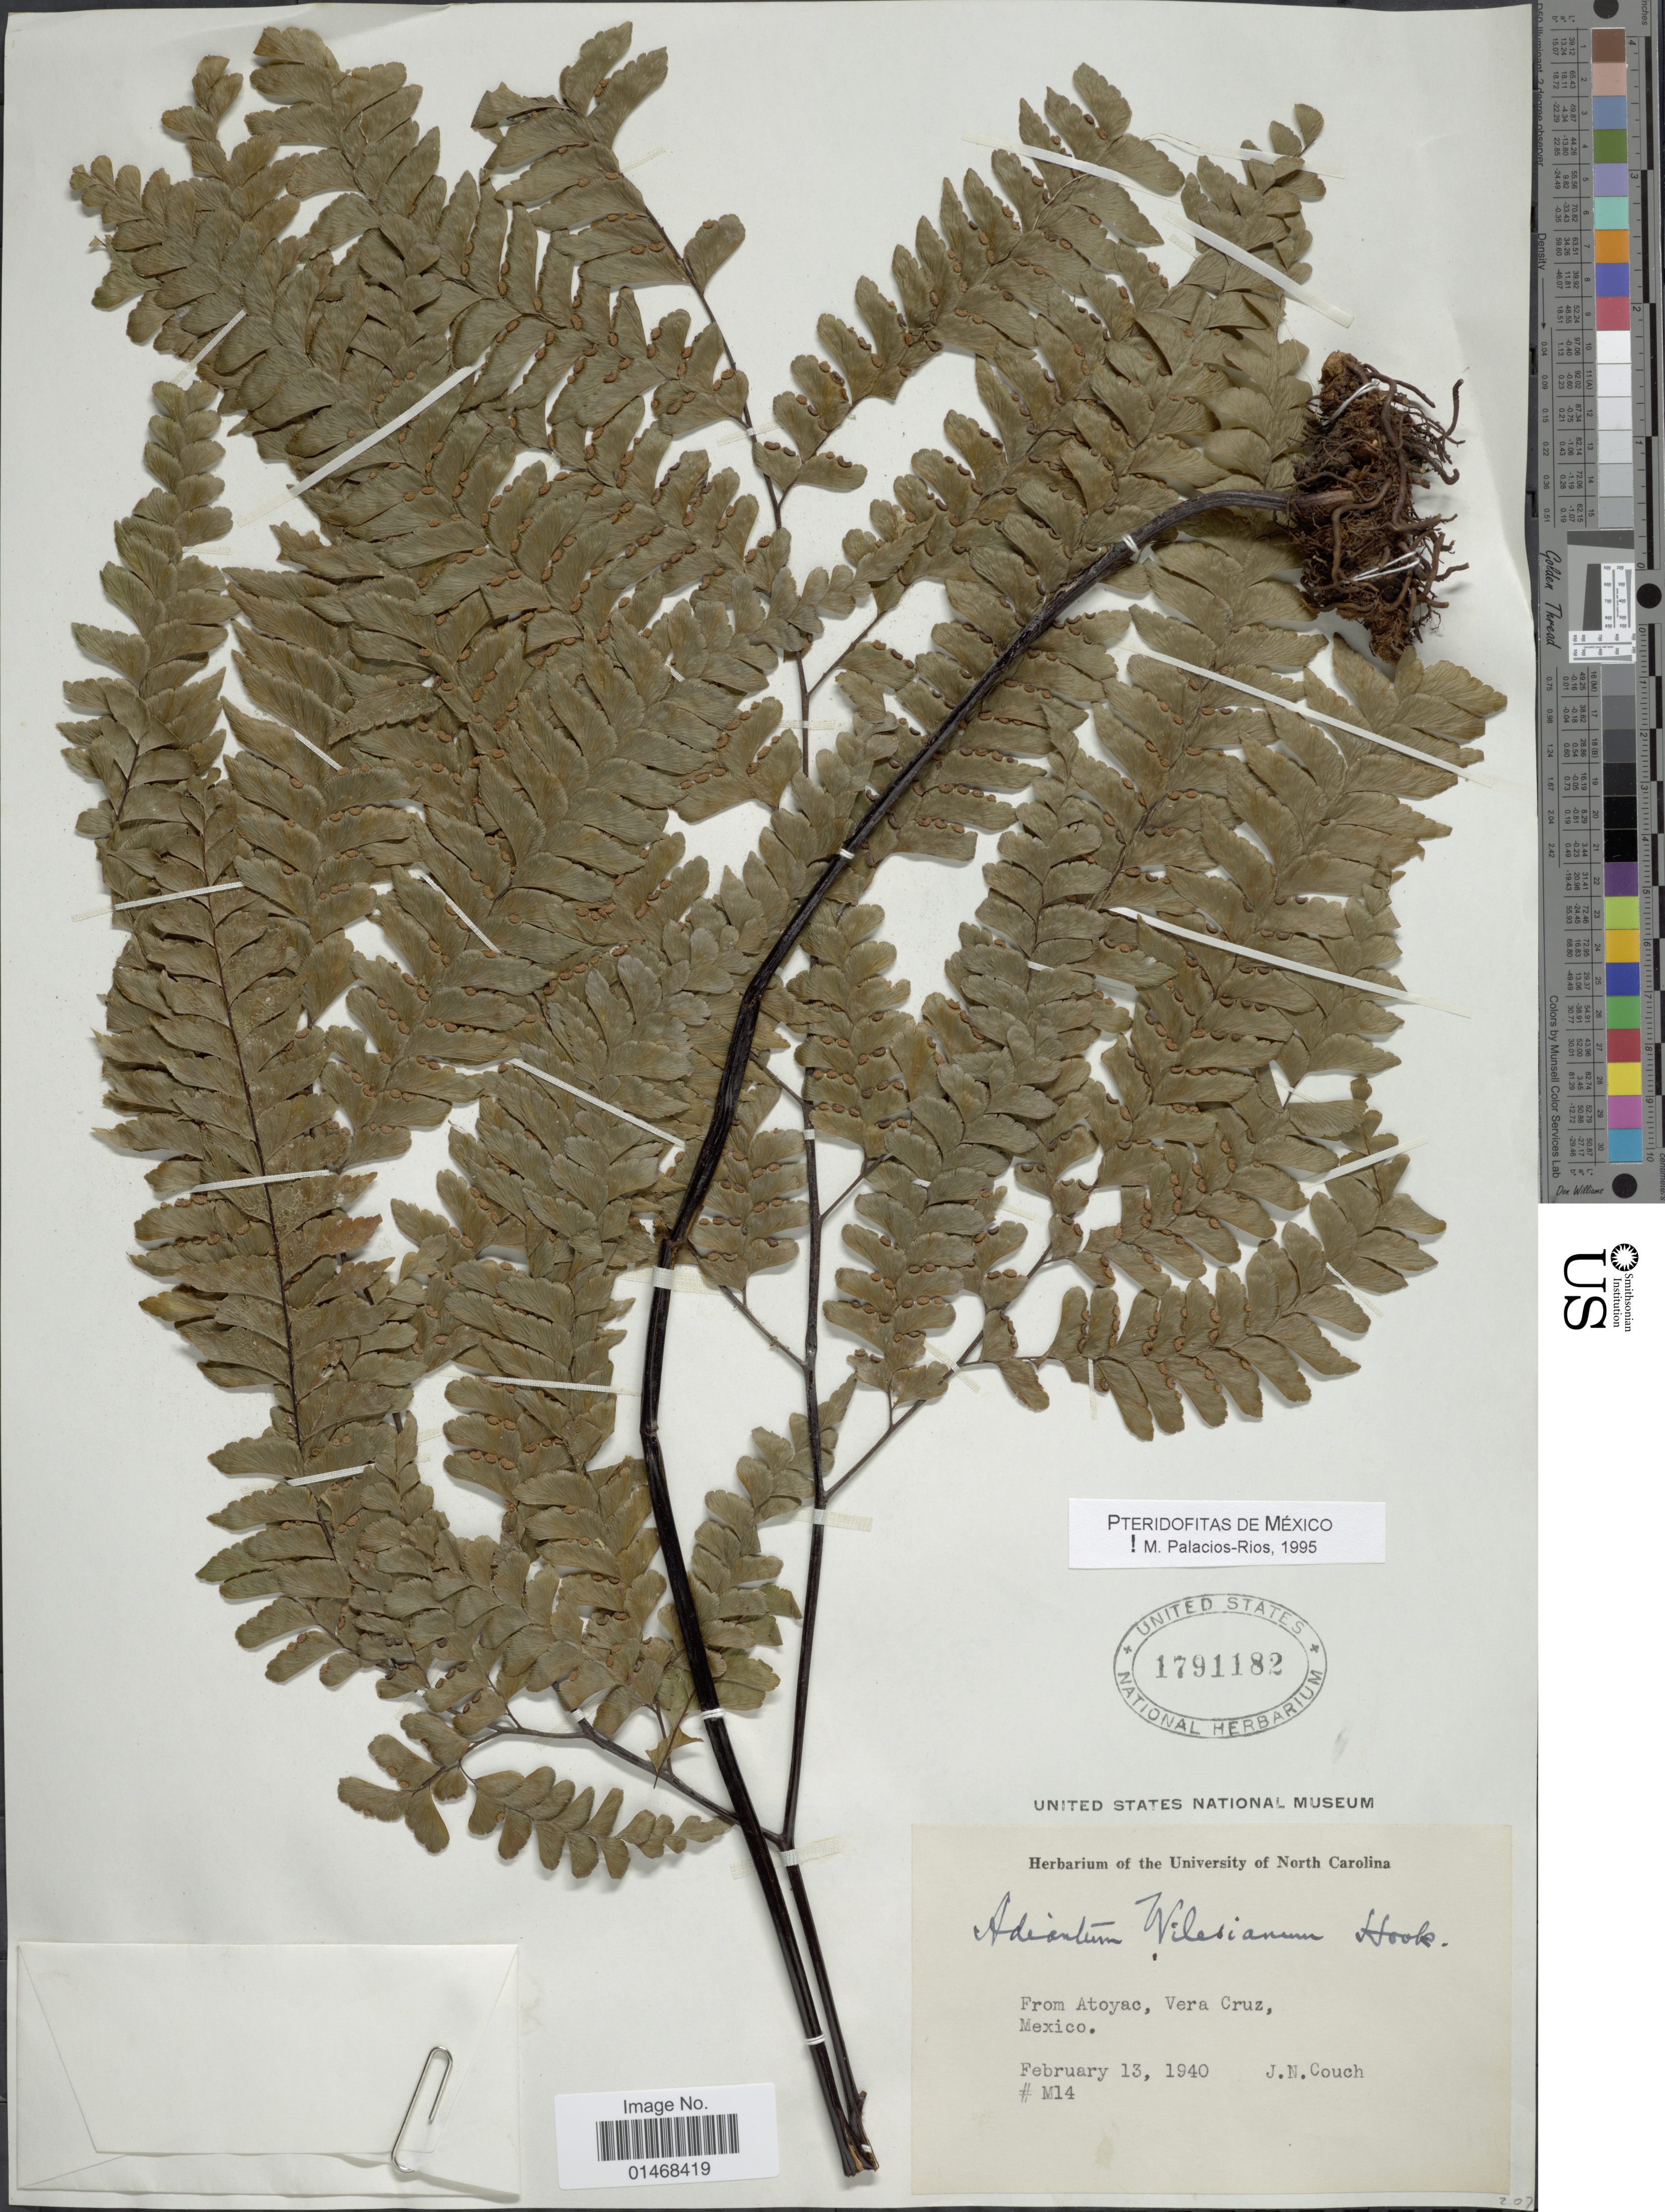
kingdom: Plantae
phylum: Tracheophyta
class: Polypodiopsida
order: Polypodiales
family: Pteridaceae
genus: Adiantum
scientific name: Adiantum wilesianum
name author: Hook.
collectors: J. N. Couch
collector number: M 14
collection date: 1940-02-13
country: Mexico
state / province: Veracruz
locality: From Atoyac, Vera Cruz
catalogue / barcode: US 1791182